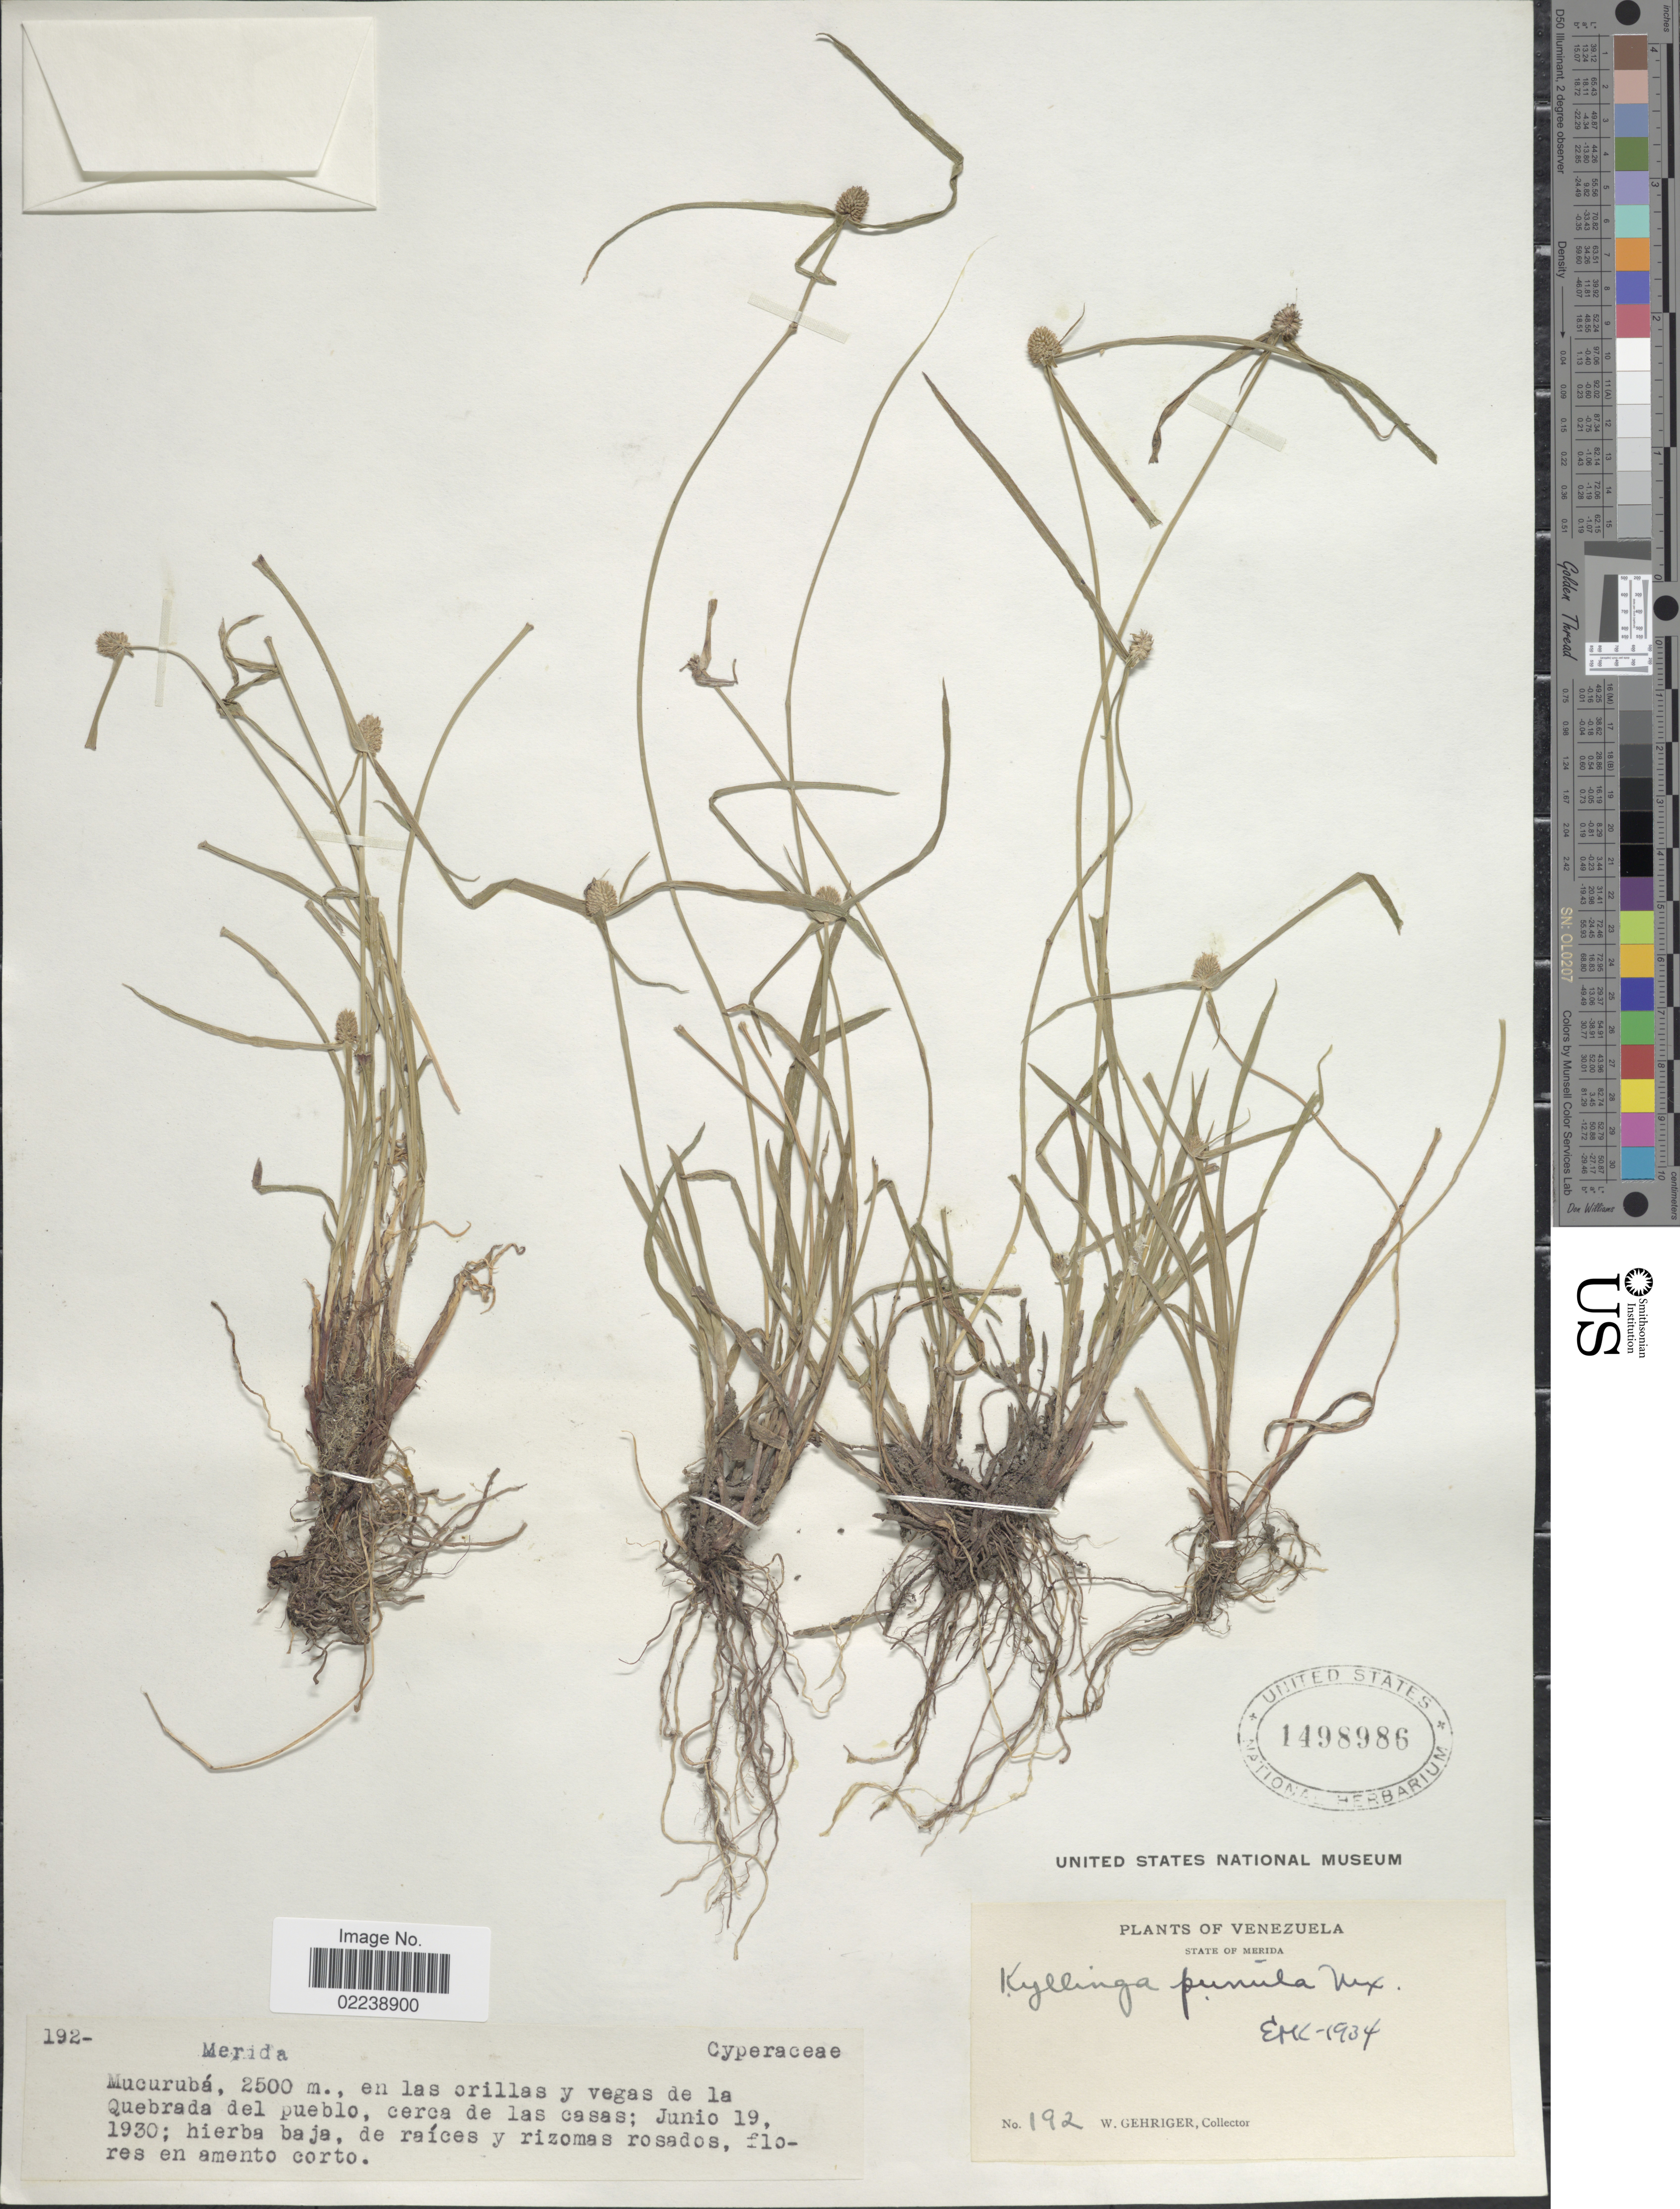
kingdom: Plantae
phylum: Tracheophyta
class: Liliopsida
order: Poales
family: Cyperaceae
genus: Cyperus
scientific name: Cyperus hortensis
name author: (Salzm. ex Steud.) Dorr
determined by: Strong, M. T., (US), Smithsonian Institution - National Museum of Natural History (UNITED STATES)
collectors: W. Gehriger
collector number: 192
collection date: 1930-06-19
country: Venezuela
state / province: Mérida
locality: Mucuruba, en las orillas y vegas de la Quebrada del pueblo, cerca de las casas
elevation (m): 2500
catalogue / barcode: US 1498986